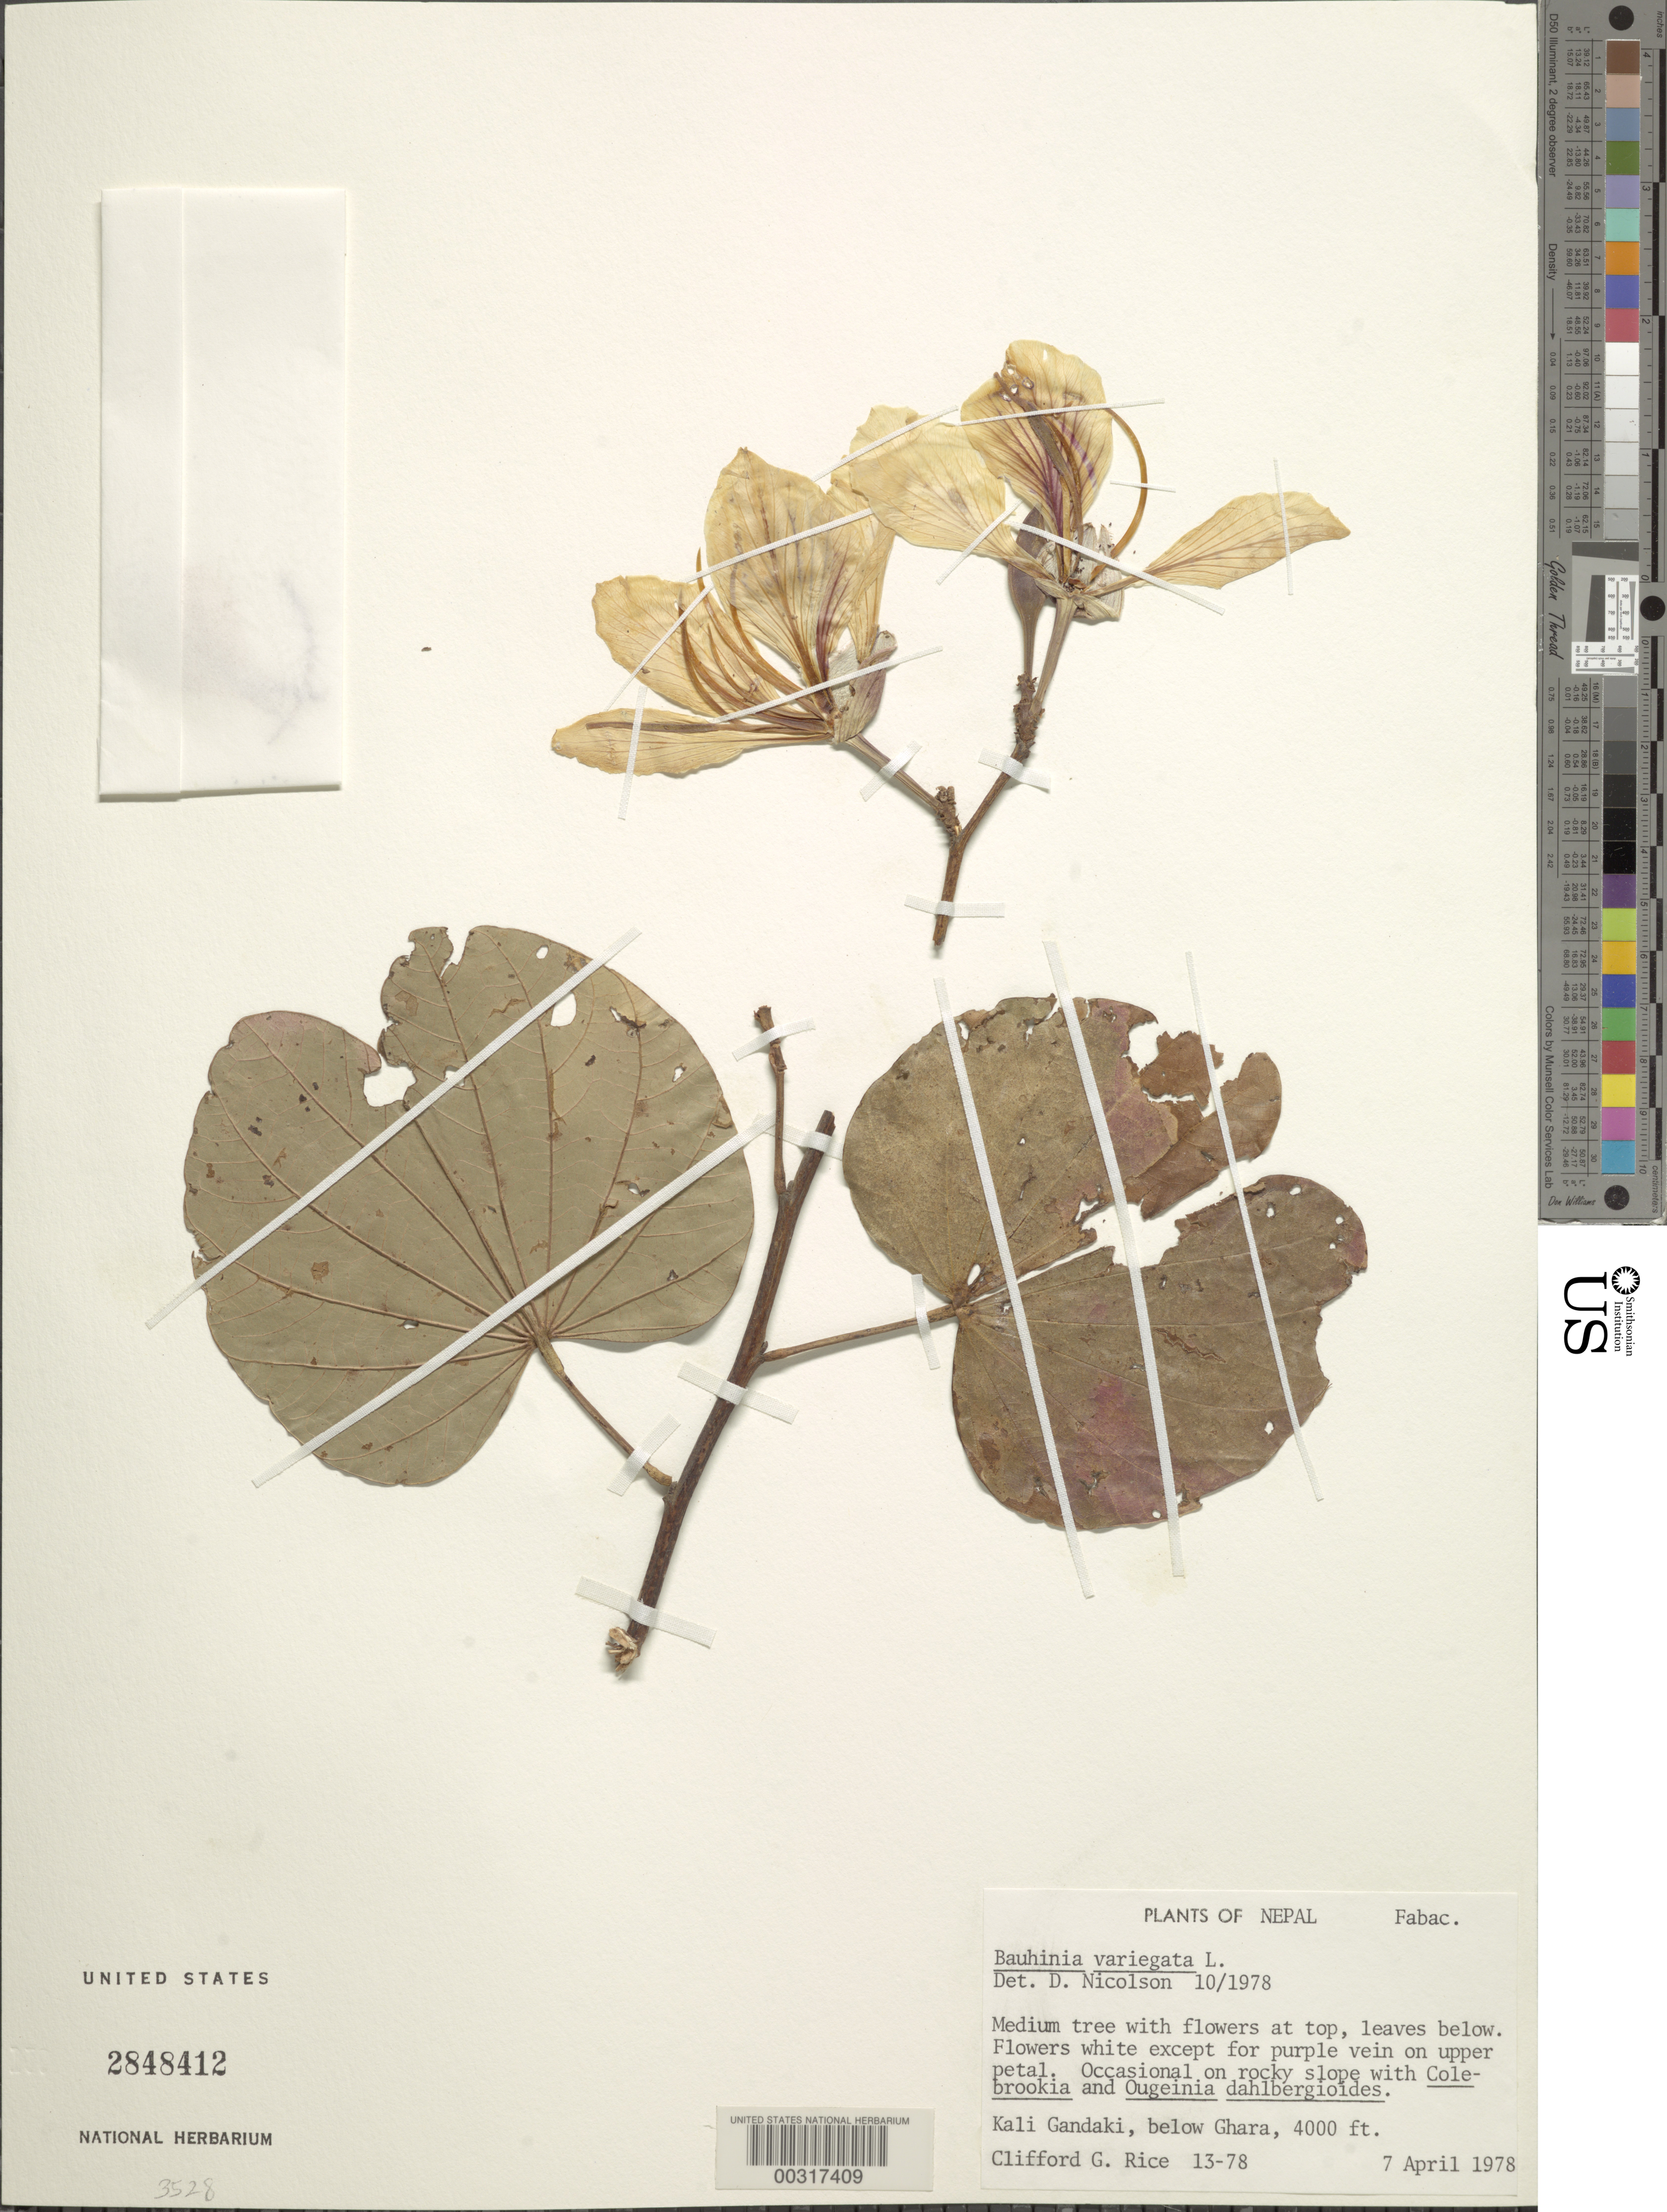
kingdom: Plantae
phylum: Tracheophyta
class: Magnoliopsida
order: Fabales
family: Fabaceae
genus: Phanera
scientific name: Phanera variegata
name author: (L.) Benth.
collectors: C. G. Rice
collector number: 13-78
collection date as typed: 07 Apr 1978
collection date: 1978-04-07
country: Nepal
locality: Kali gandaki below ghara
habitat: Rocky slope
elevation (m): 1219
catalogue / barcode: US 2848412